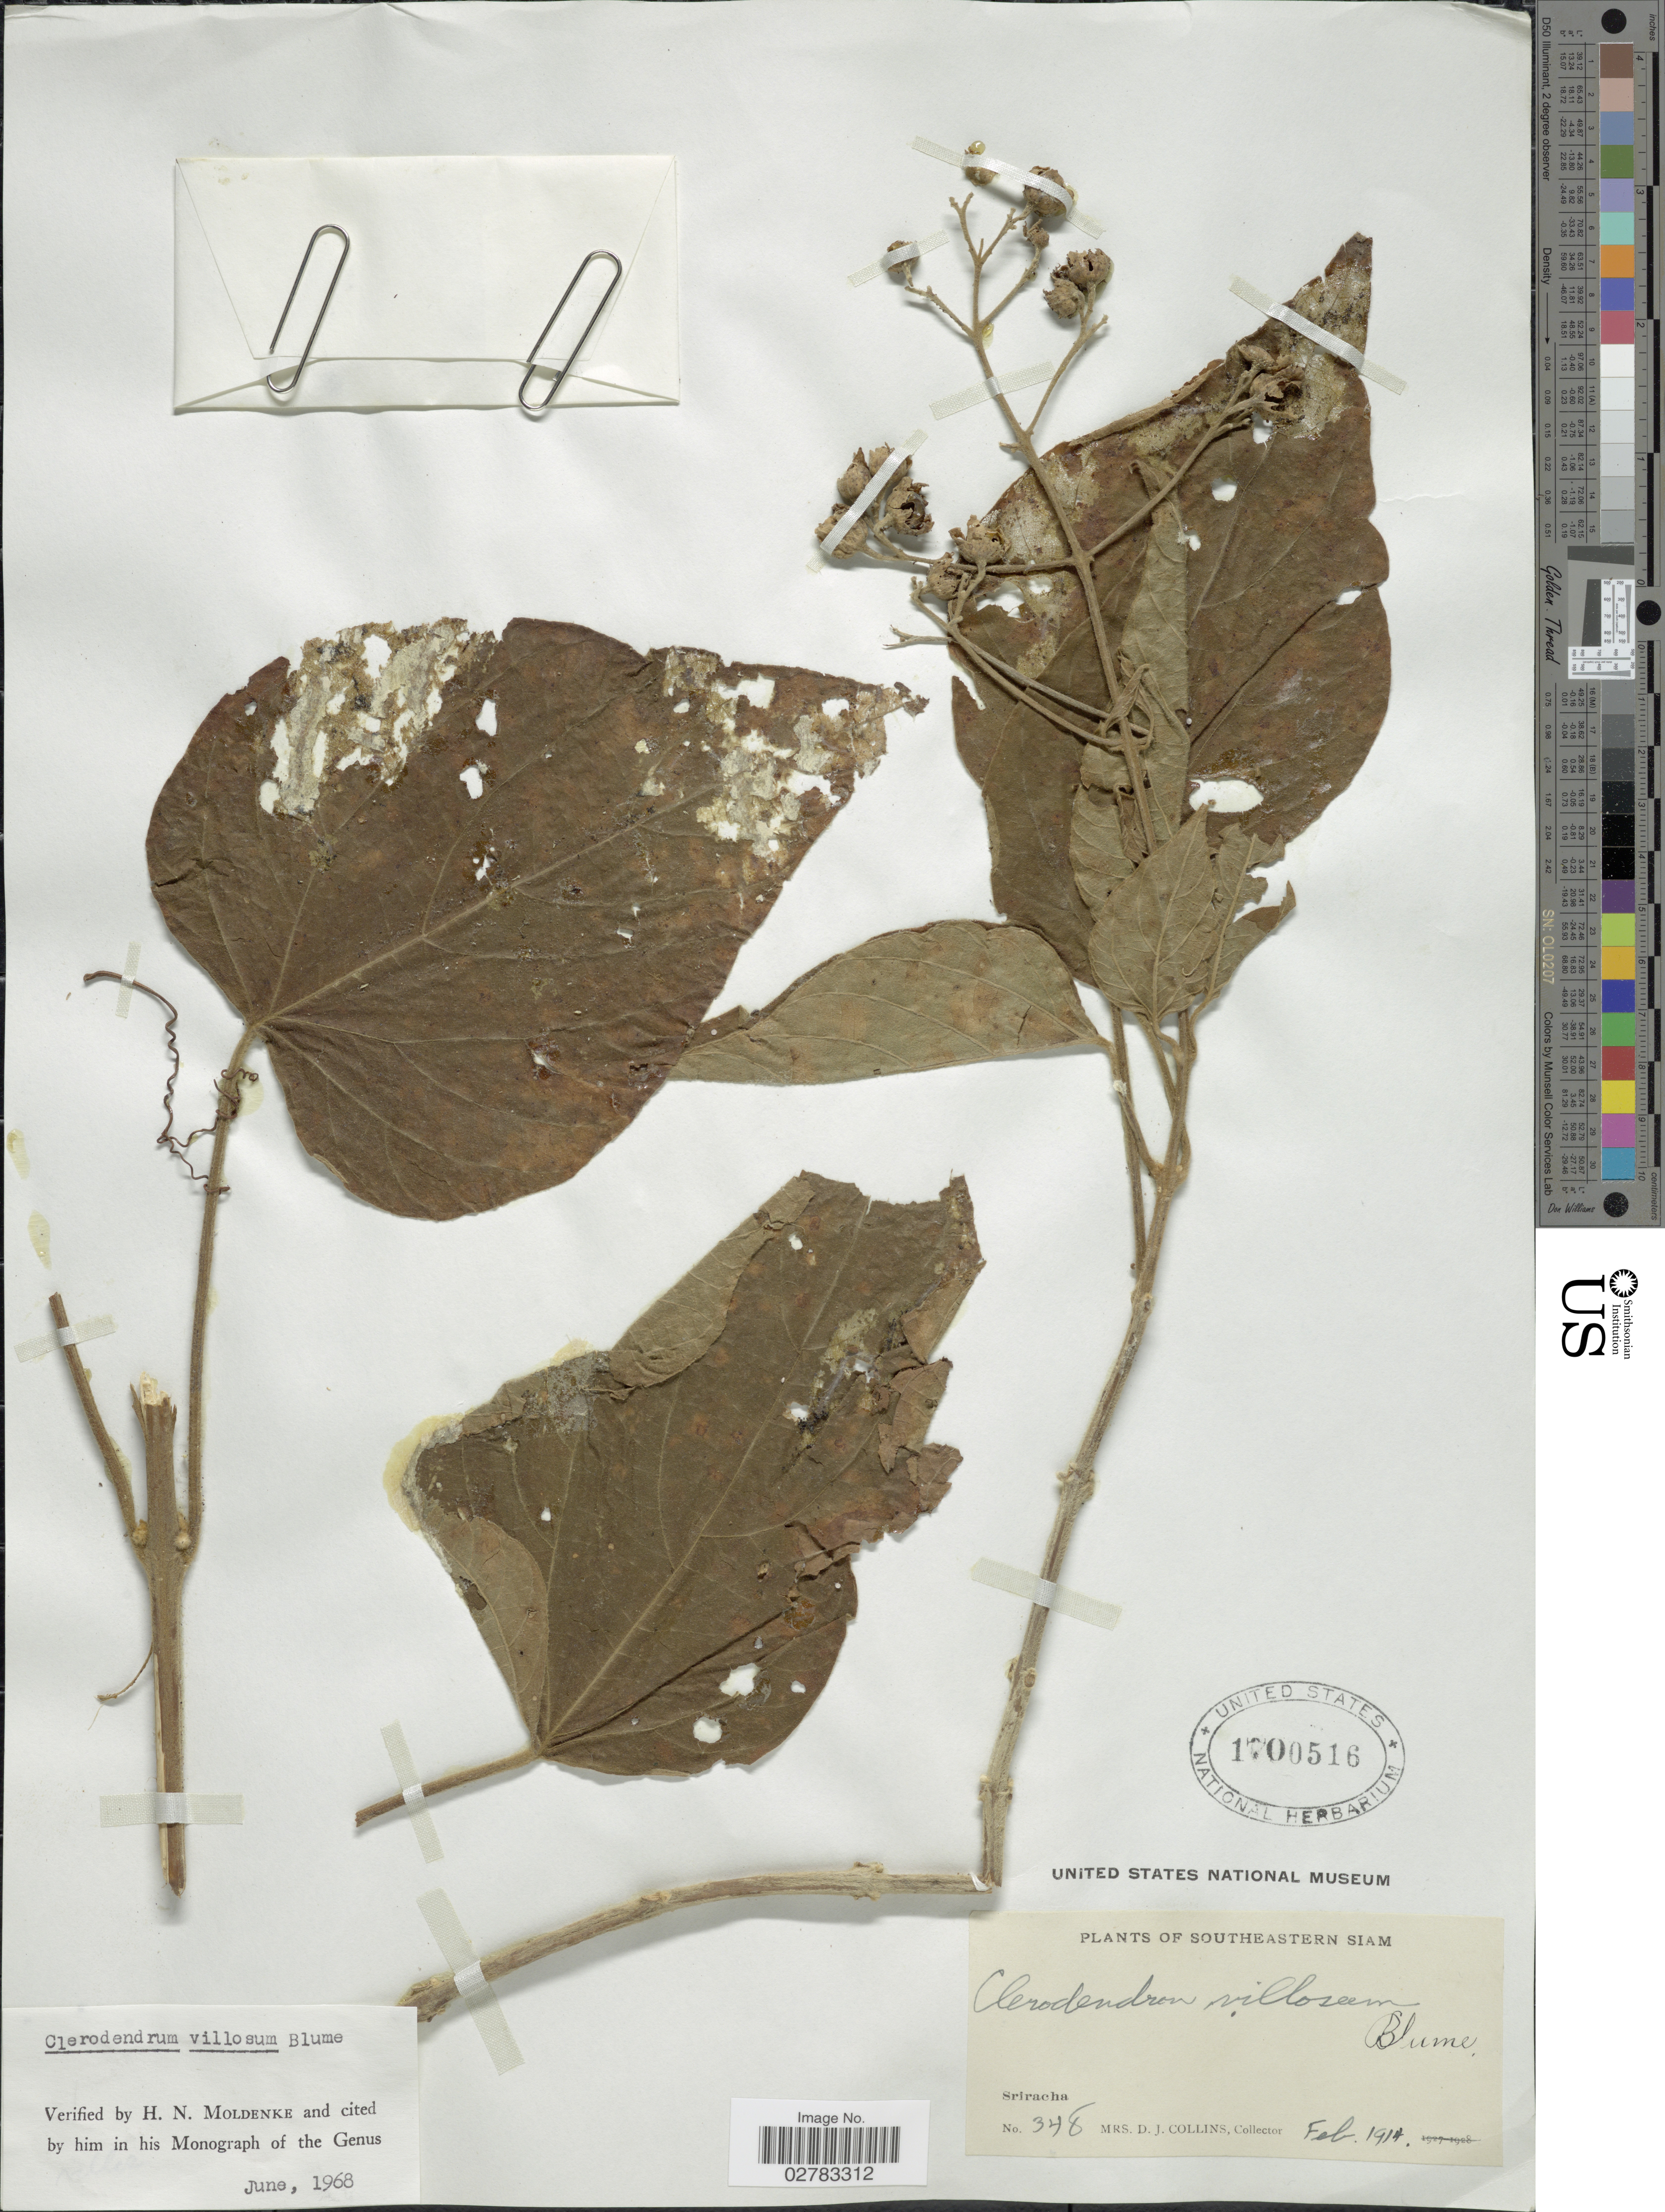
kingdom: Plantae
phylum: Tracheophyta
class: Magnoliopsida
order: Lamiales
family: Lamiaceae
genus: Clerodendrum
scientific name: Clerodendrum villosum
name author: Blume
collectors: Mrs. D. J. Collins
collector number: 348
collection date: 1914-02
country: Thailand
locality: Southeastern Siam, Sriracha.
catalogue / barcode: US 1700516